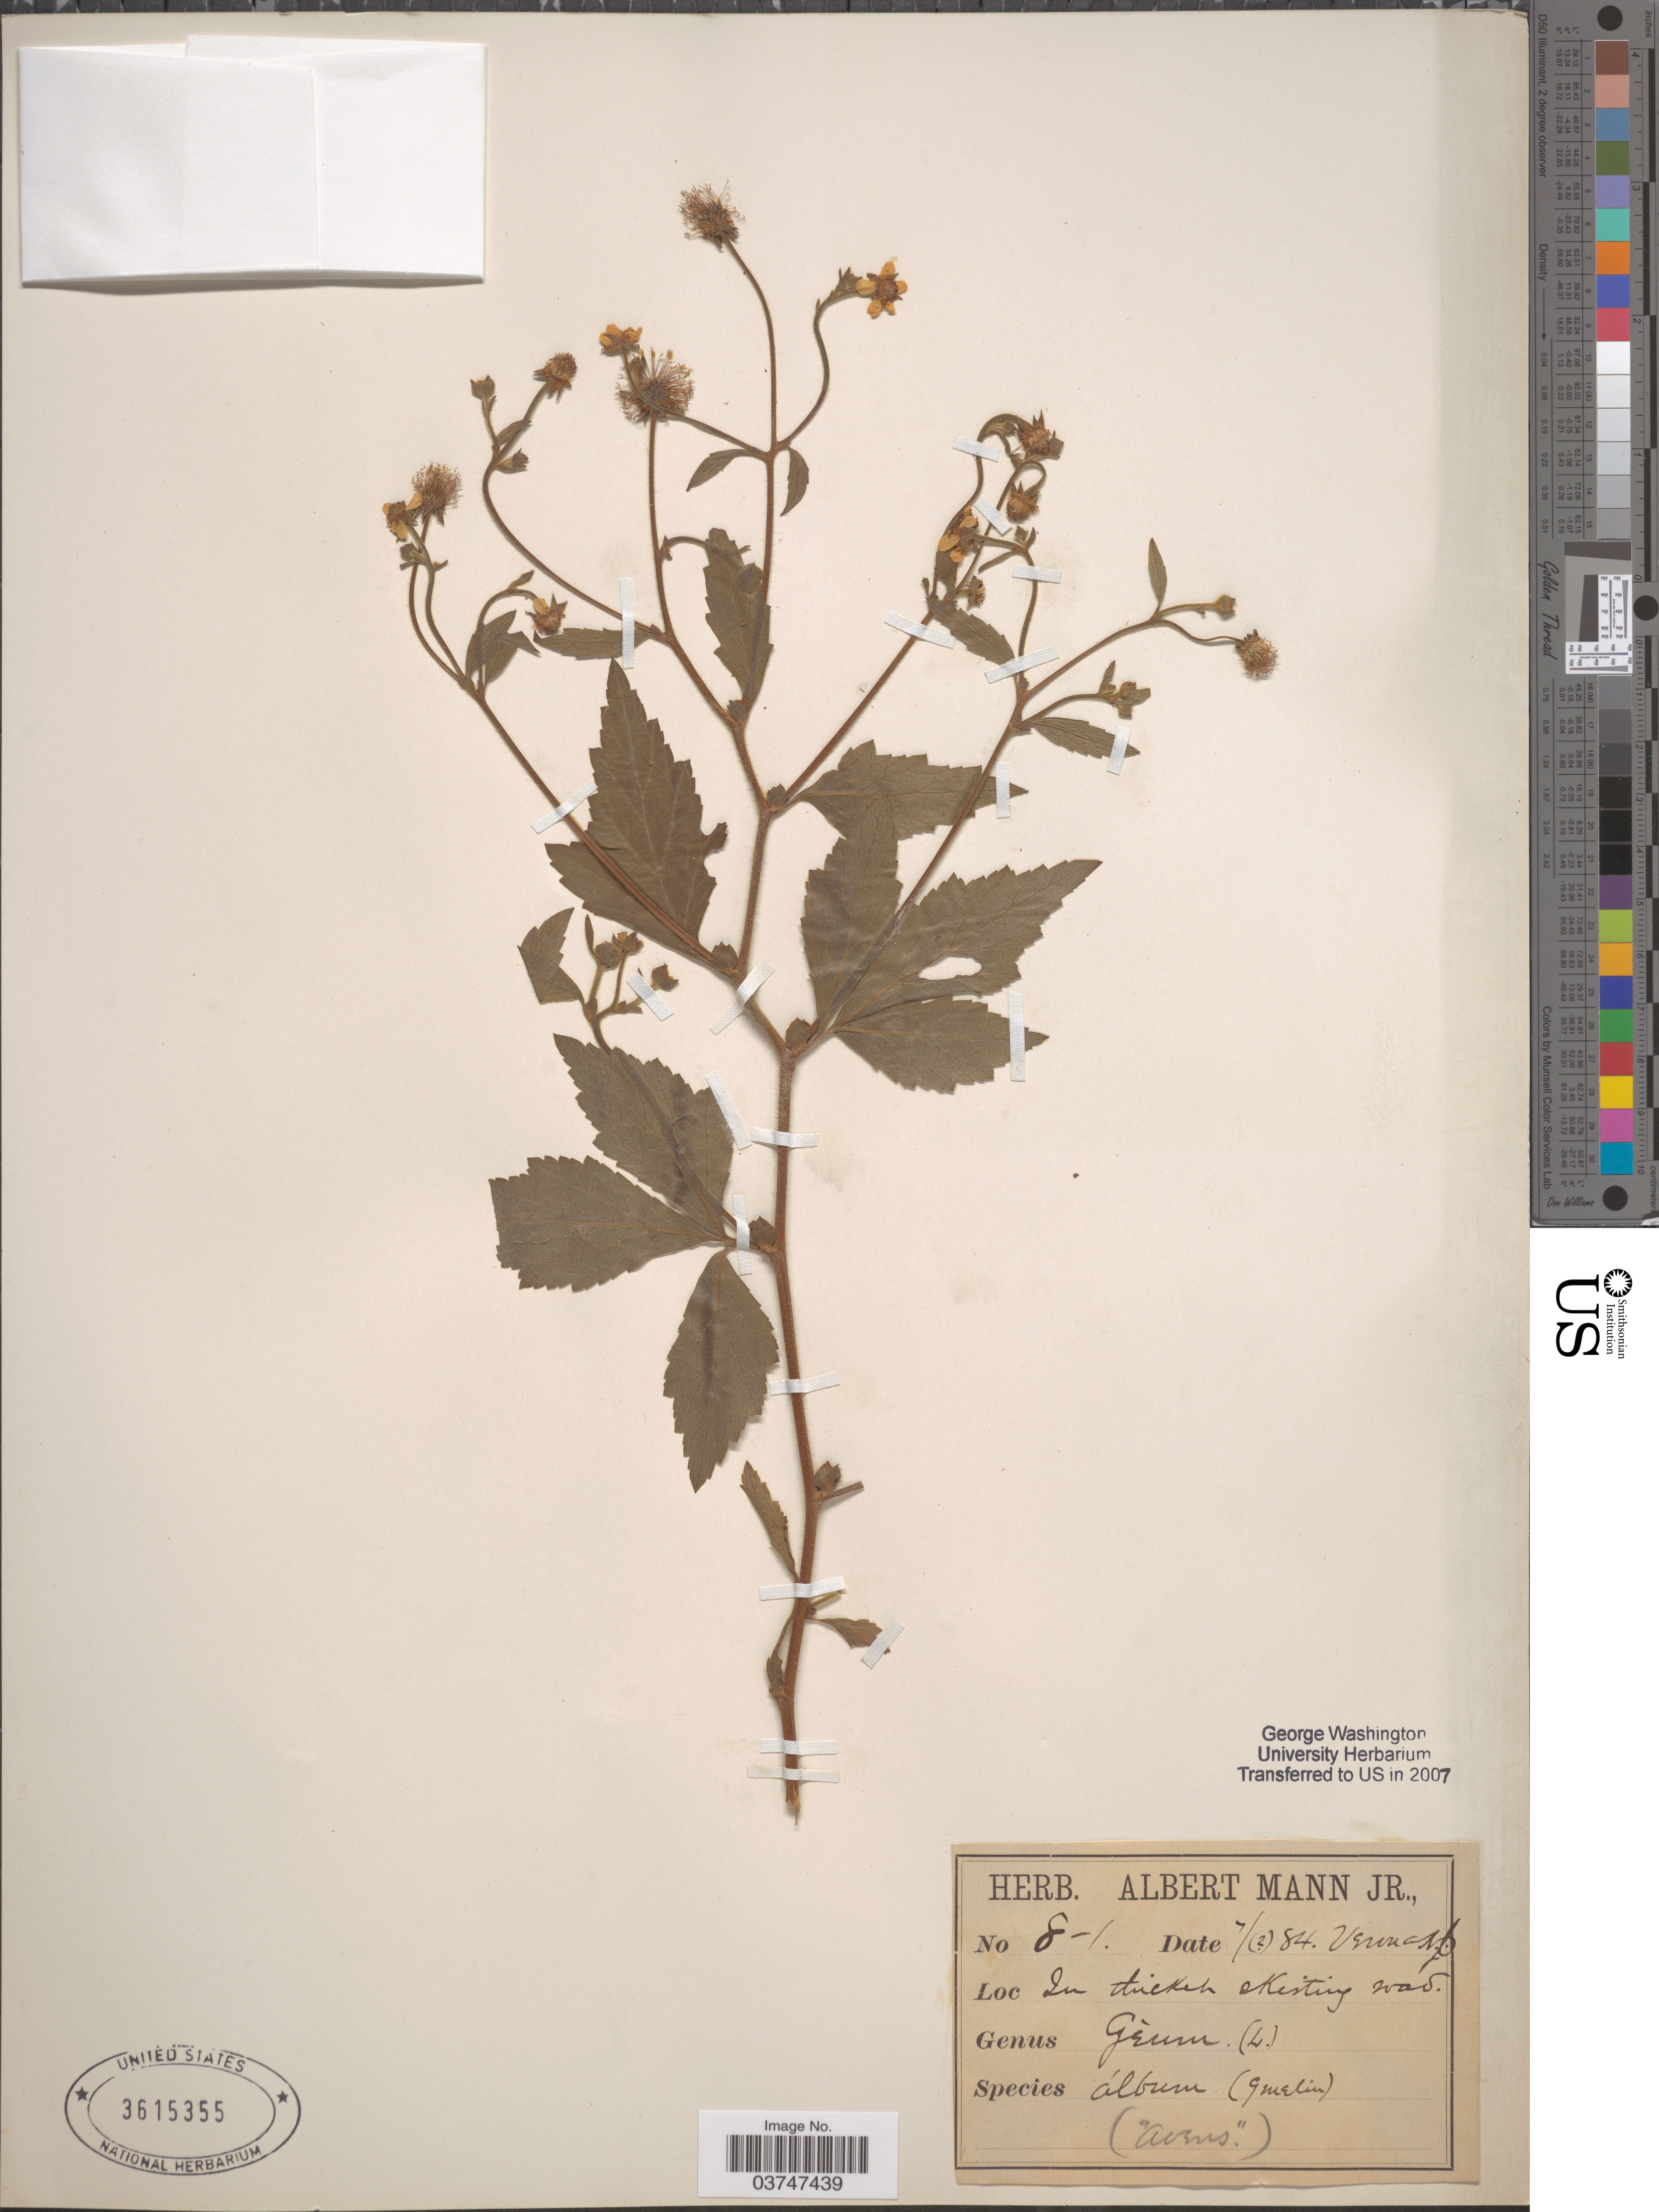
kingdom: Plantae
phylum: Tracheophyta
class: Magnoliopsida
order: Rosales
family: Rosaceae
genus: Geum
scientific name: Geum canadense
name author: Jacq.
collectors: Ex herb. Albert Mann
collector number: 8-I*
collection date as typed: Transcribed d/m/y: /7/84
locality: In thicket skirting road.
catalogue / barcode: US 3615355